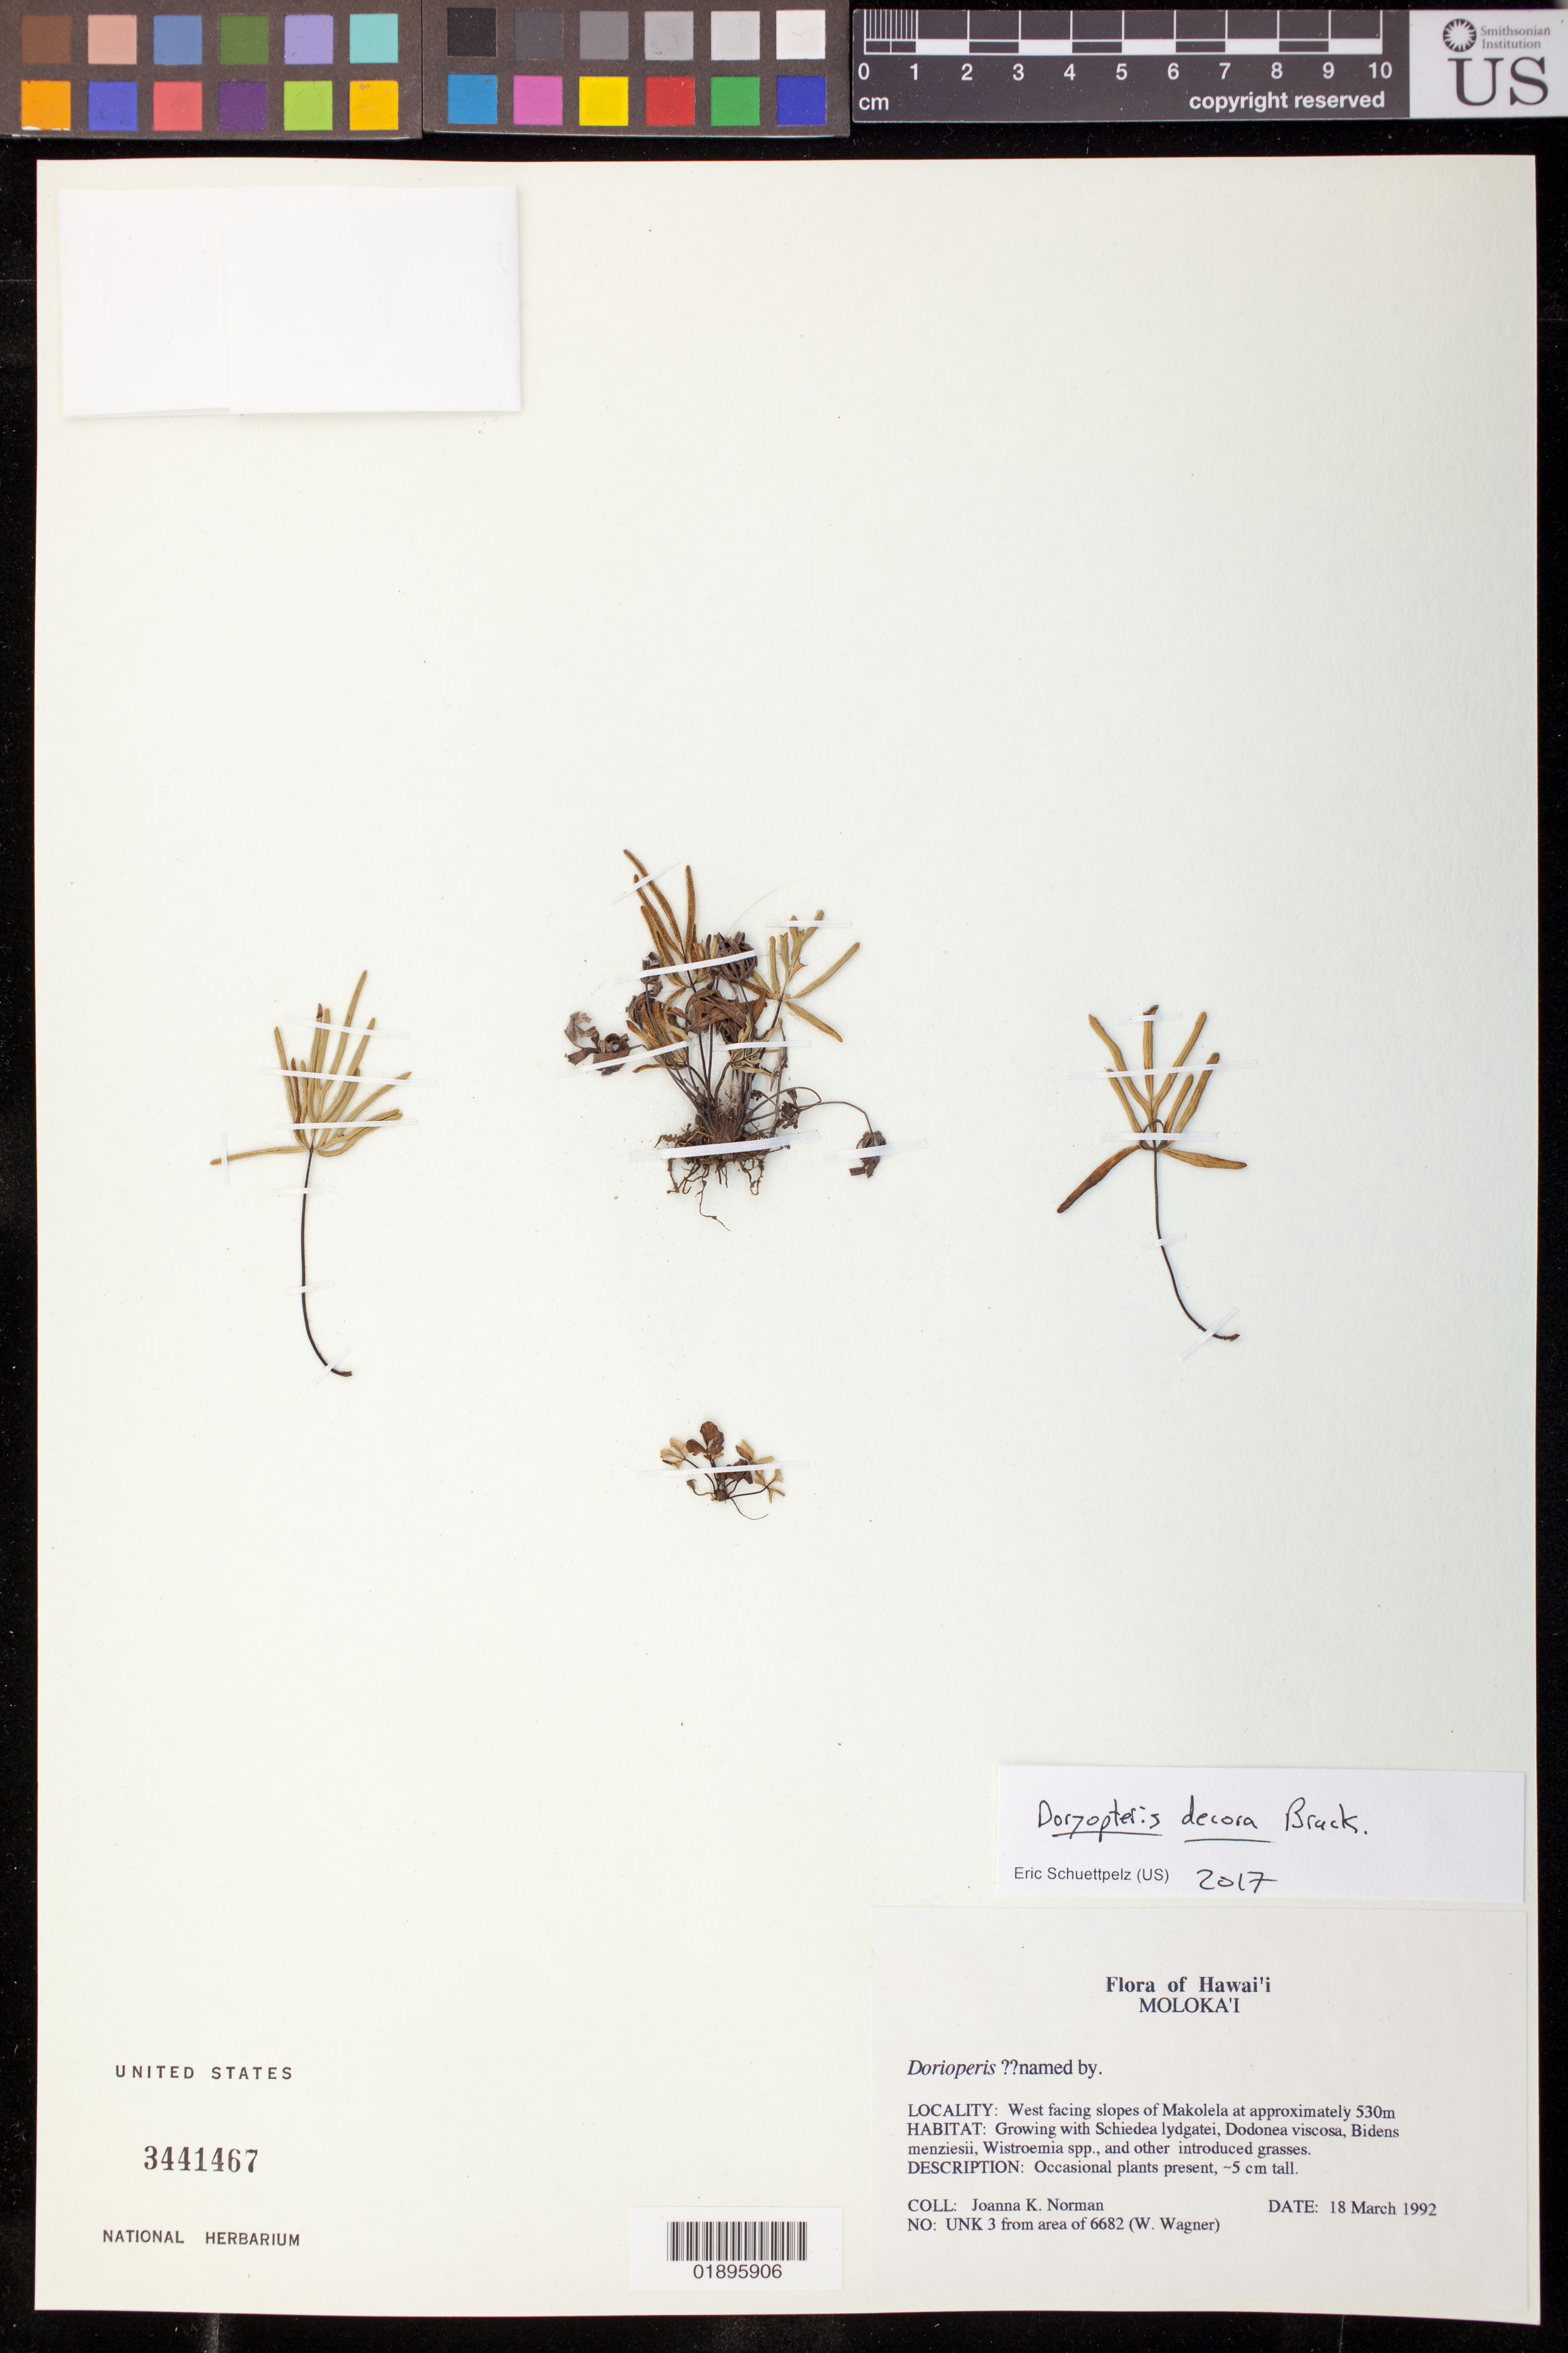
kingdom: Plantae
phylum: Tracheophyta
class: Polypodiopsida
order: Polypodiales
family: Pteridaceae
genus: Doryopteris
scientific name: Doryopteris decora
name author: Brack.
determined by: Schuettpelz, E., (US), Smithsonian Institution - National Museum of Natural History (UNITED STATES)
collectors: J. Norman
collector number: UNK 3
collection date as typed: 18 Mar 1992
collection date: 1992-03-18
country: United States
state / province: Hawaii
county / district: Maui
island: Moloka'i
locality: West facing slopes of Makolela.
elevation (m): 530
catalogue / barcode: US 3441467